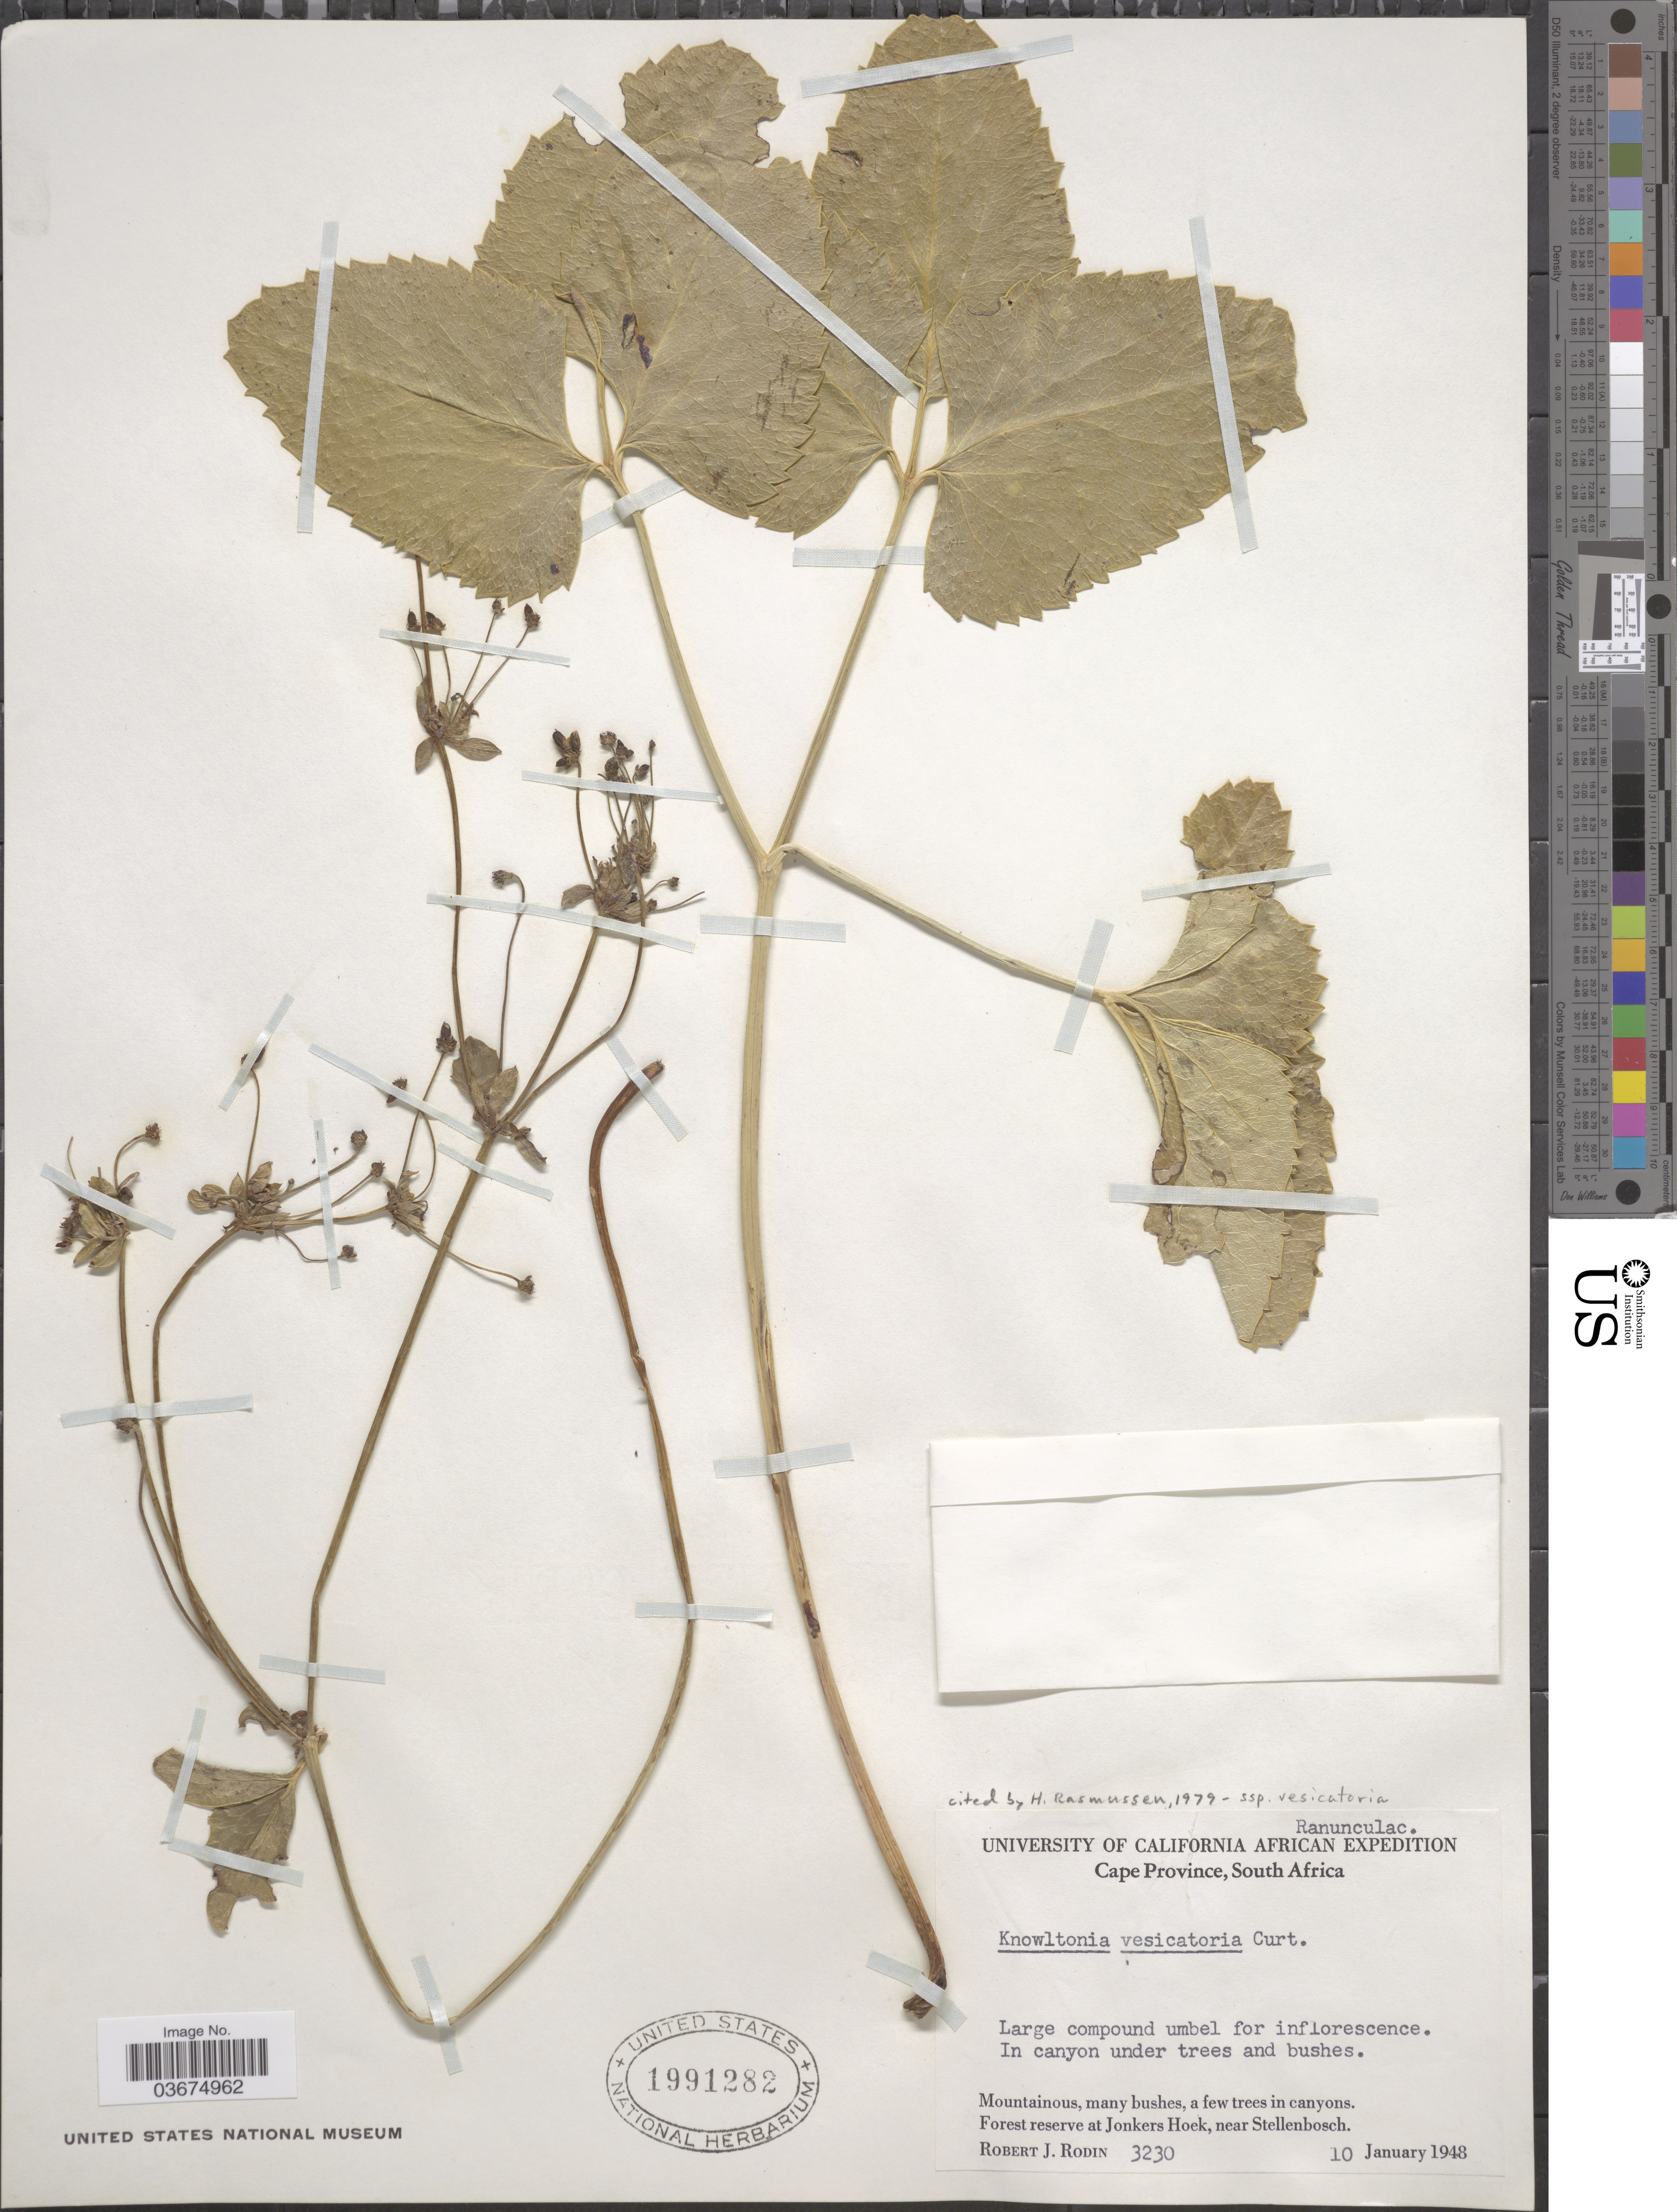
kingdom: Plantae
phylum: Tracheophyta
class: Magnoliopsida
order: Ranunculales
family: Ranunculaceae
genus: Knowltonia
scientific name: Knowltonia vesicatoria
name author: Sims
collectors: R. J. Rodin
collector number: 3230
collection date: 1948-01-10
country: South Africa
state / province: Western Cape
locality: Forest reserve at Jonkers Hoek, near Stellenbosch.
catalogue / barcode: US 1991282